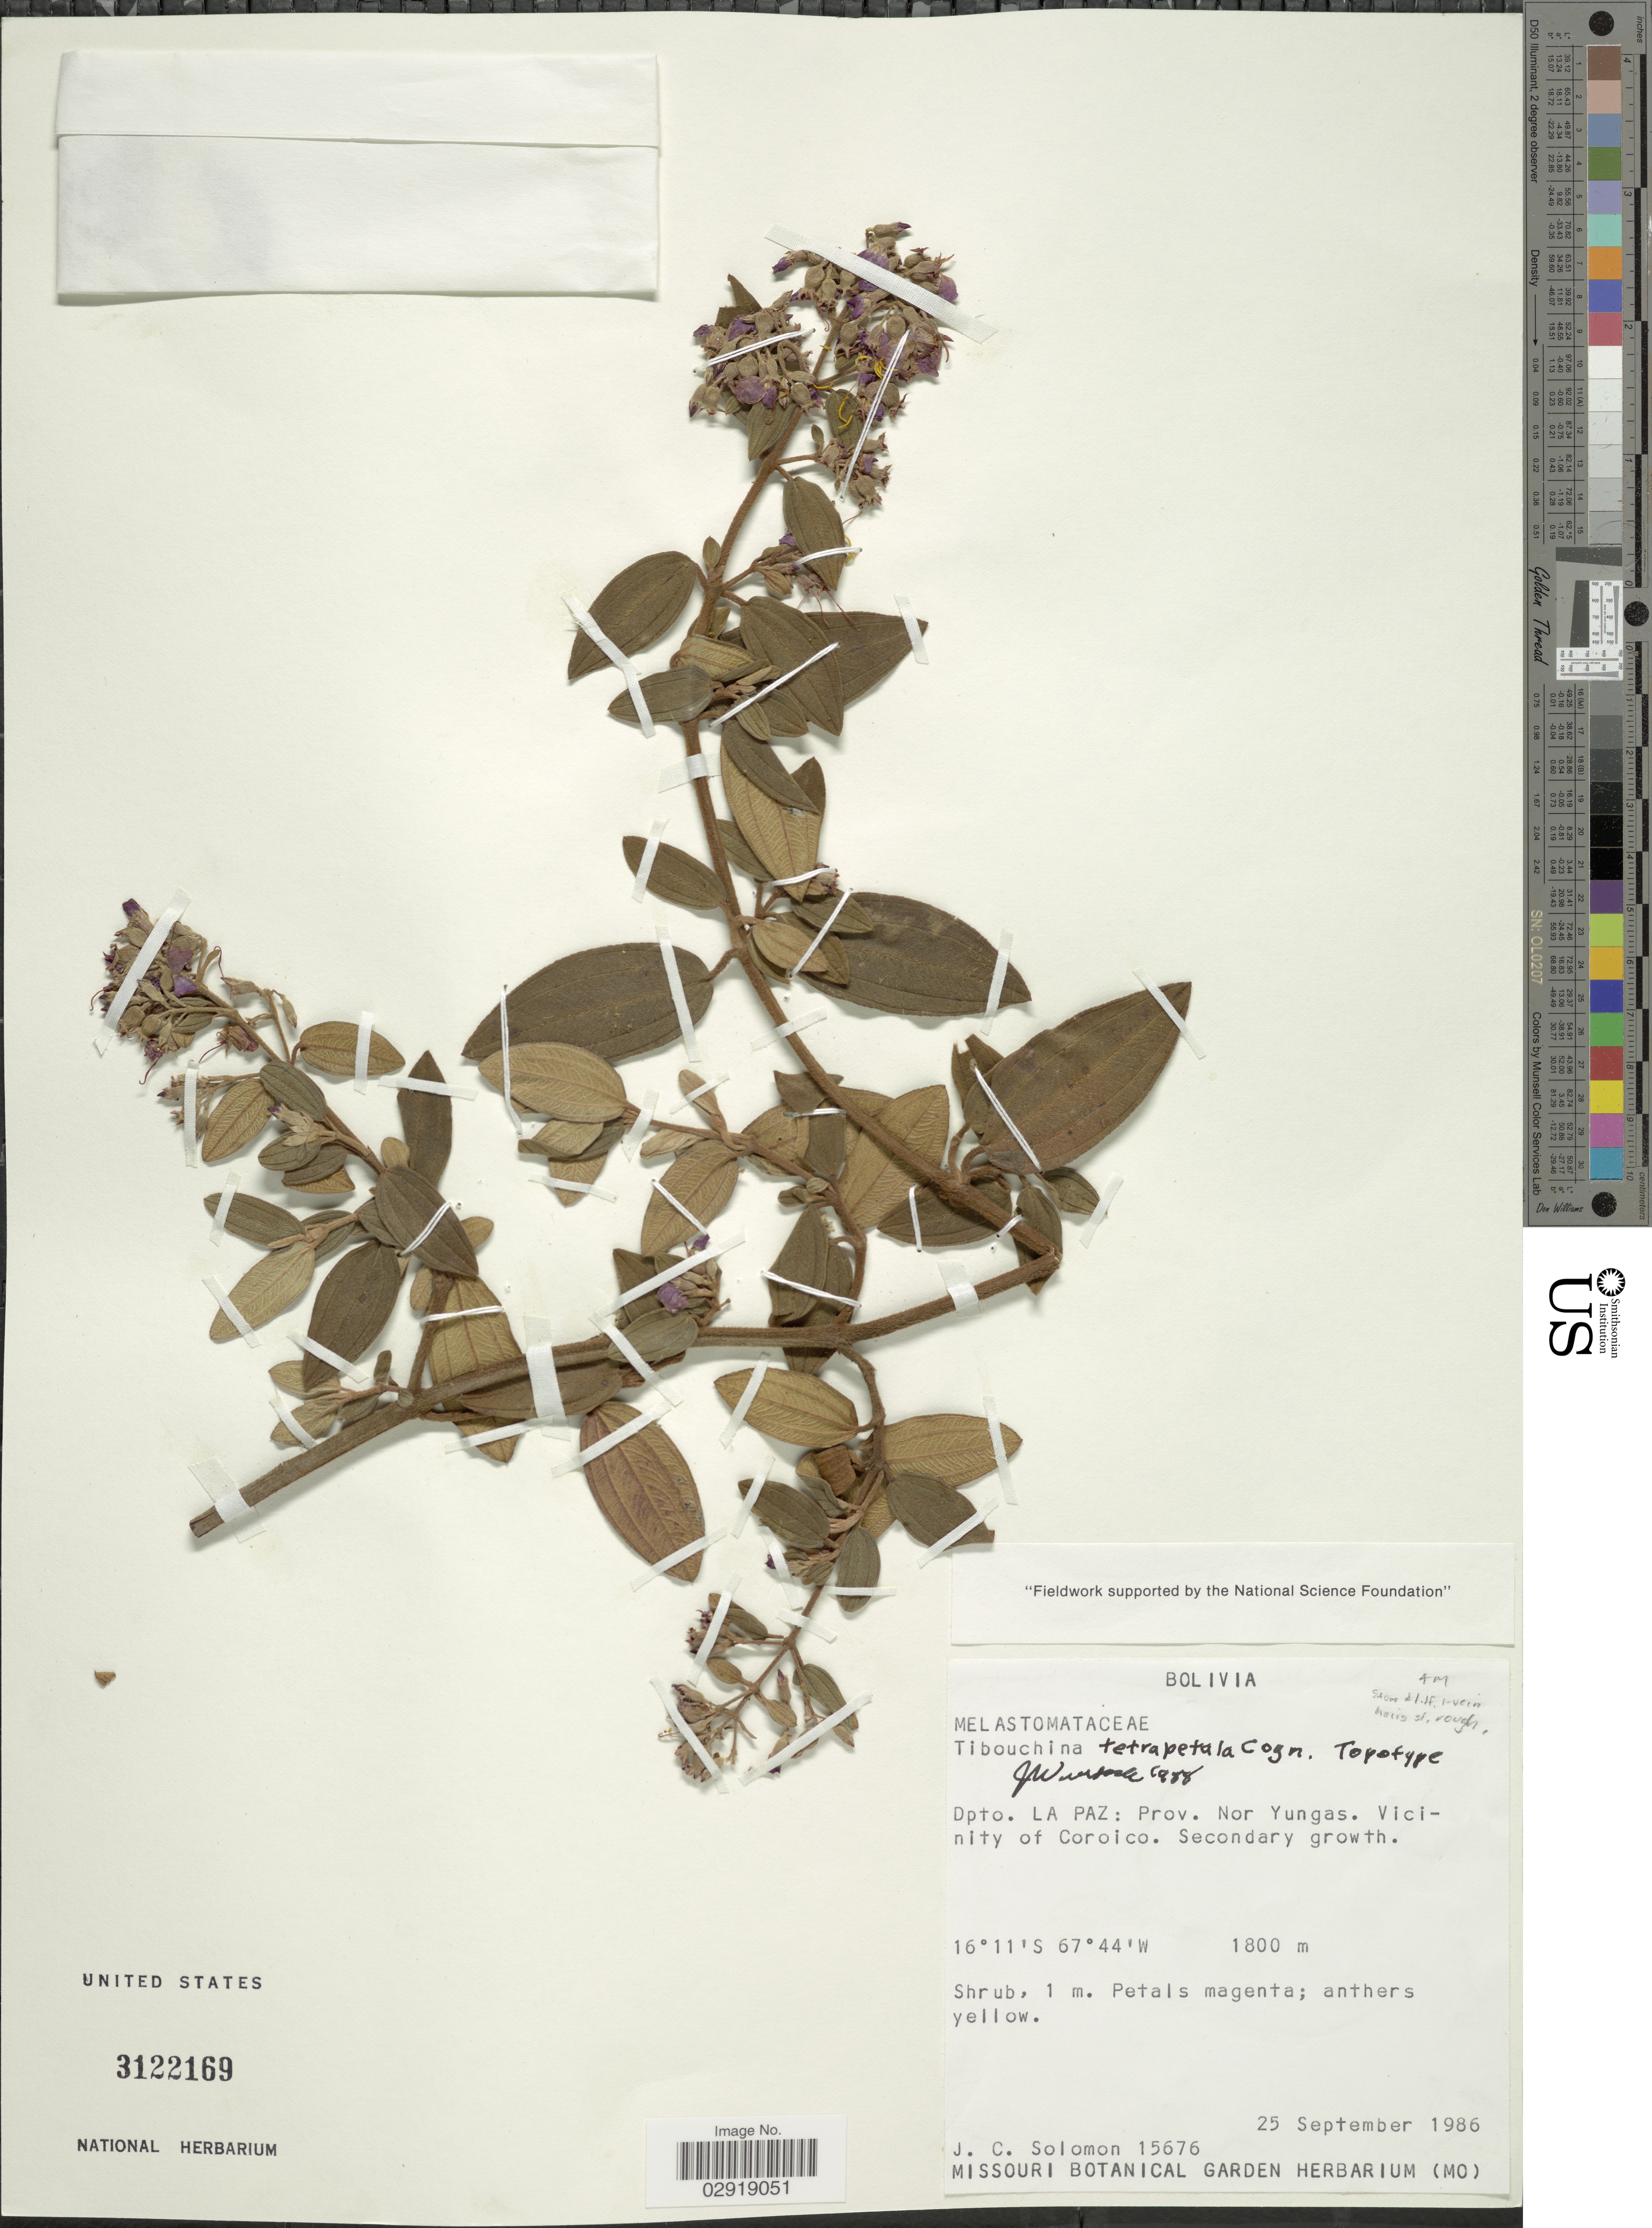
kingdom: Plantae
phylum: Tracheophyta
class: Magnoliopsida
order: Myrtales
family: Melastomataceae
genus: Chaetogastra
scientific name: Chaetogastra tetrapetala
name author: (Cogn.) P.J.F. Guim. & Michelang.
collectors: J. C. Solomon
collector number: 15676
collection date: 1986-09-25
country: Bolivia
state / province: La Paz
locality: Dpto. La Paz: Prov. Nor Yungas. Vicinity of Coroico.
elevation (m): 1800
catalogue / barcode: US 3122169